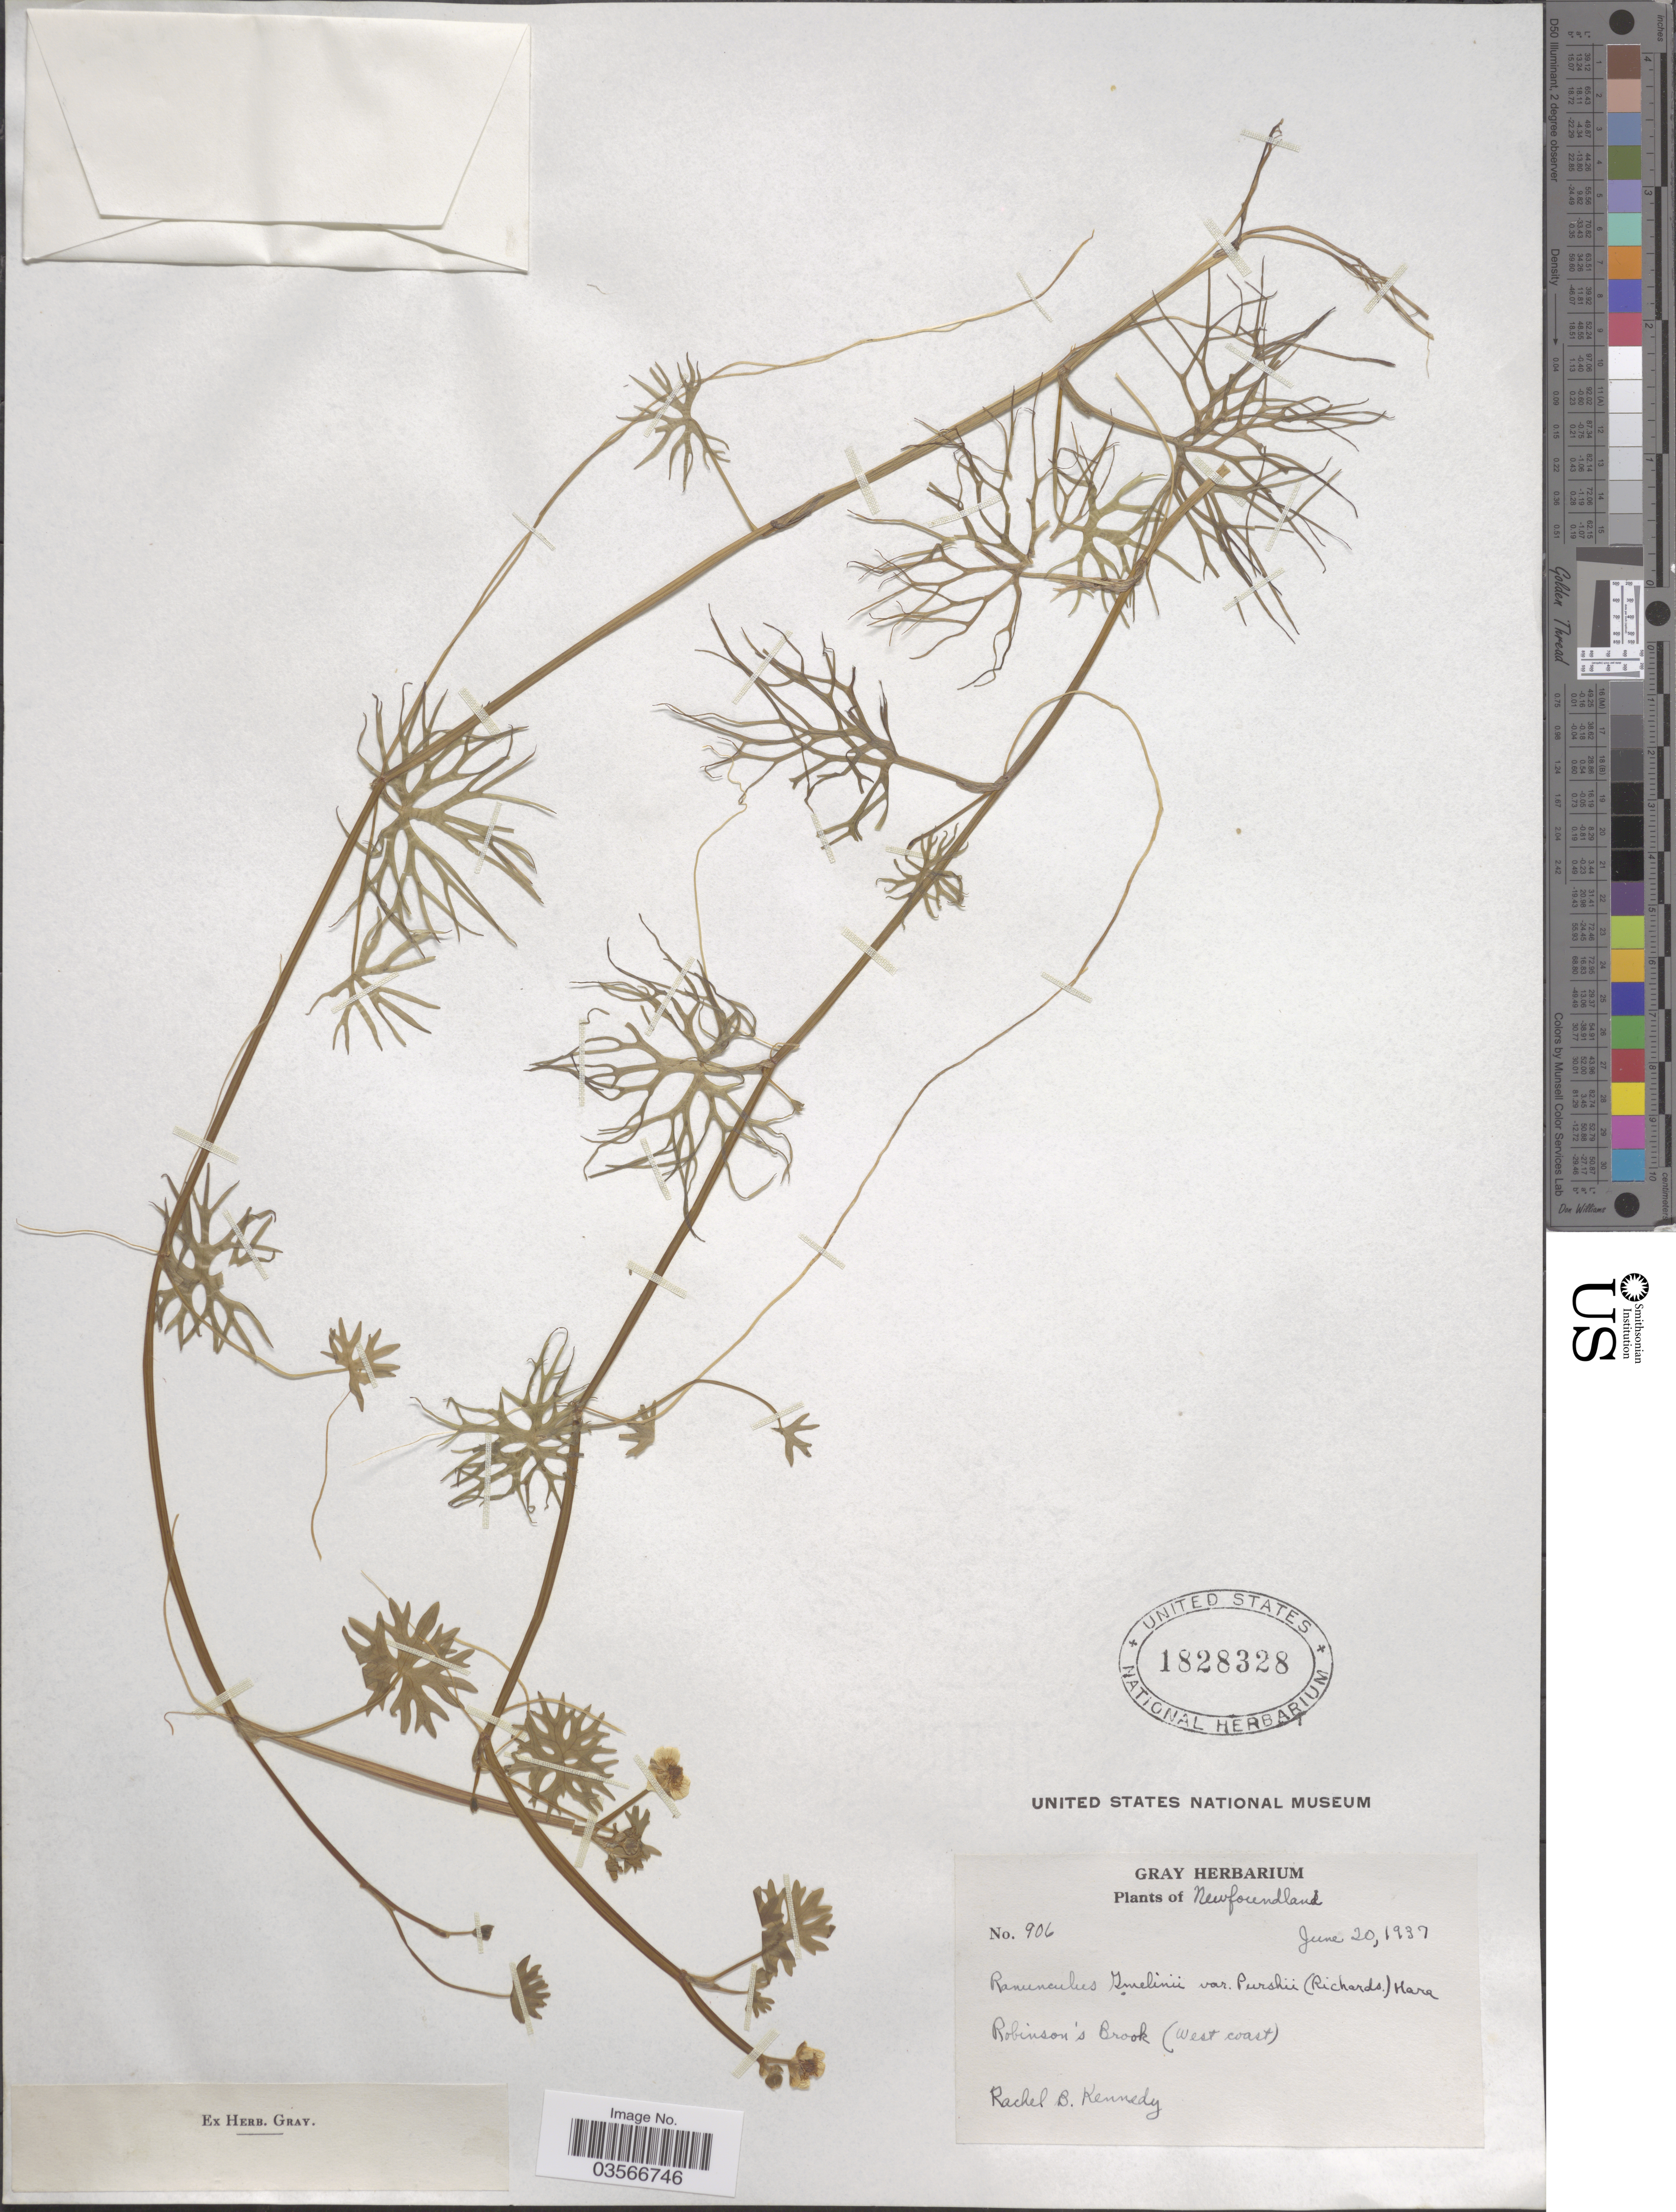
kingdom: Plantae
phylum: Tracheophyta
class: Magnoliopsida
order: Ranunculales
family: Ranunculaceae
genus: Ranunculus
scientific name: Ranunculus gmelinii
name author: DC.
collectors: Kennedy, R.B.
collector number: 906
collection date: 1937-06-20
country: Canada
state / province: Newfoundland and Labrador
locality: Robinson's Brook (west coast).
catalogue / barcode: US 1828328